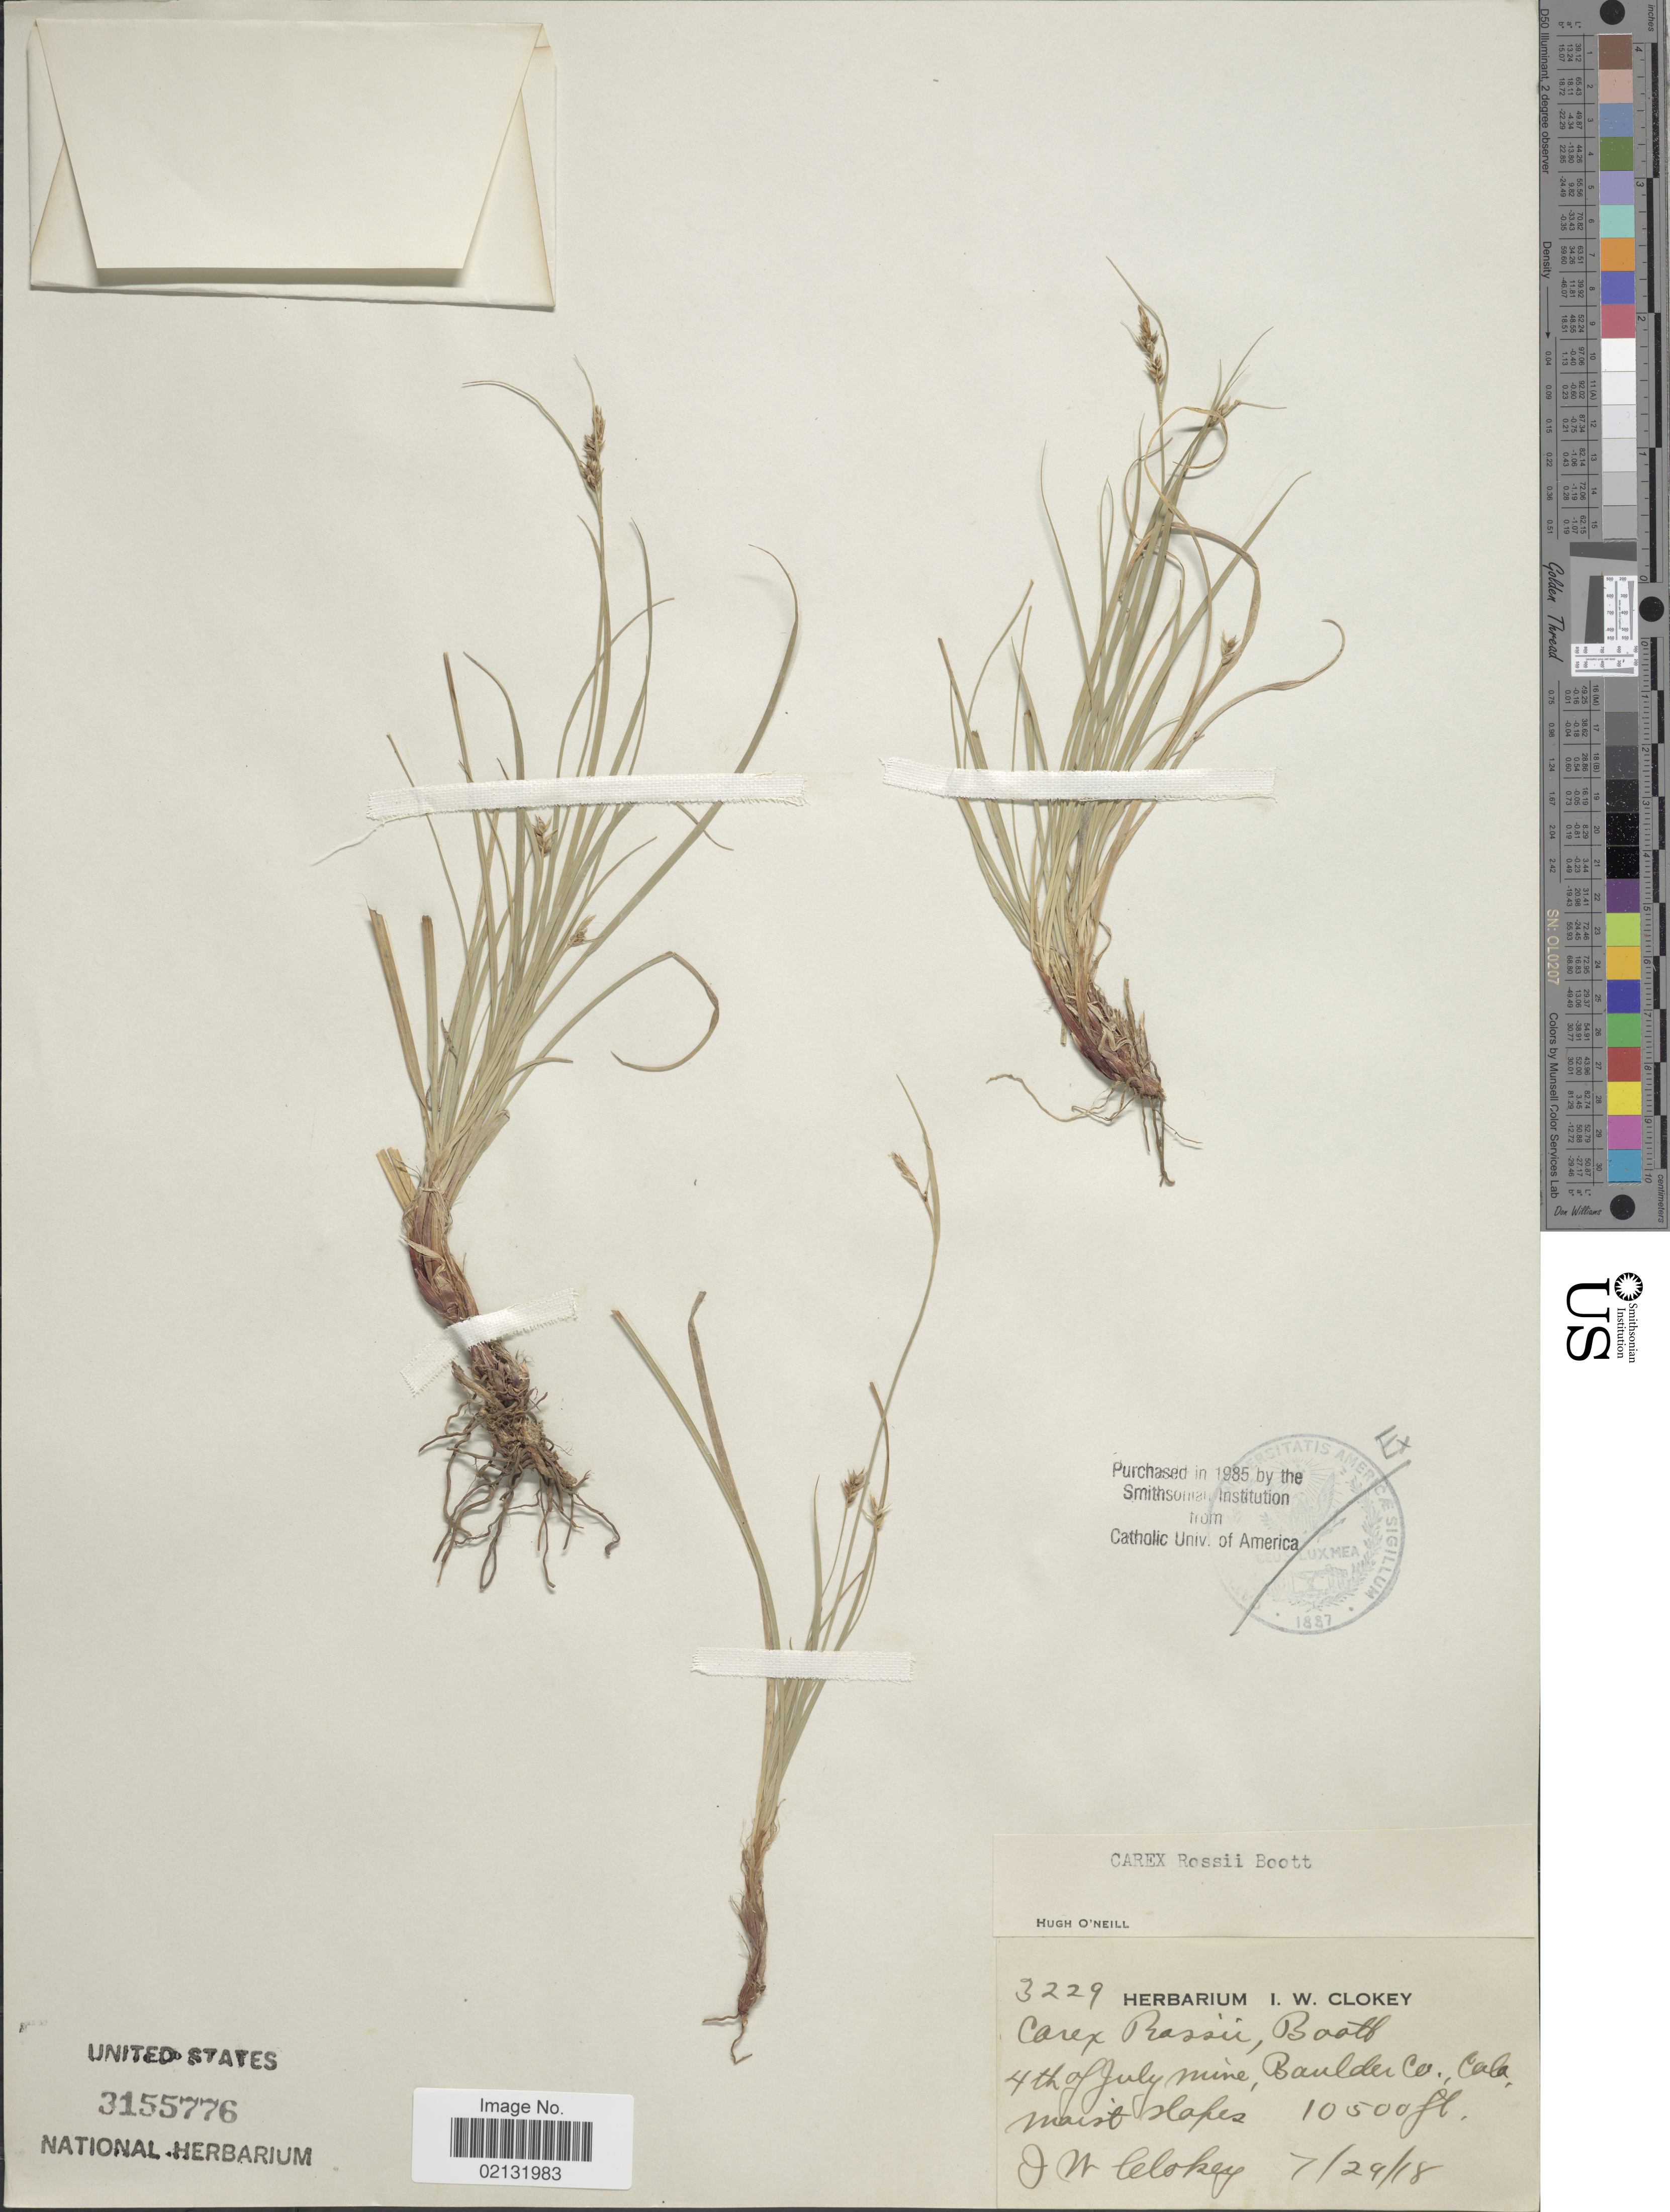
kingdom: Plantae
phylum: Tracheophyta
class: Liliopsida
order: Poales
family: Cyperaceae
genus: Carex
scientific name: Carex rossii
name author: Boott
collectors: I. W. Clokey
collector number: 3229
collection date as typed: Transcribed d/m/y: 29/7/18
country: United States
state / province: Colorado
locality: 4th of July Mine, Boulder Co., Colo. moist slopes.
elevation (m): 3200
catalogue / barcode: US 3155776